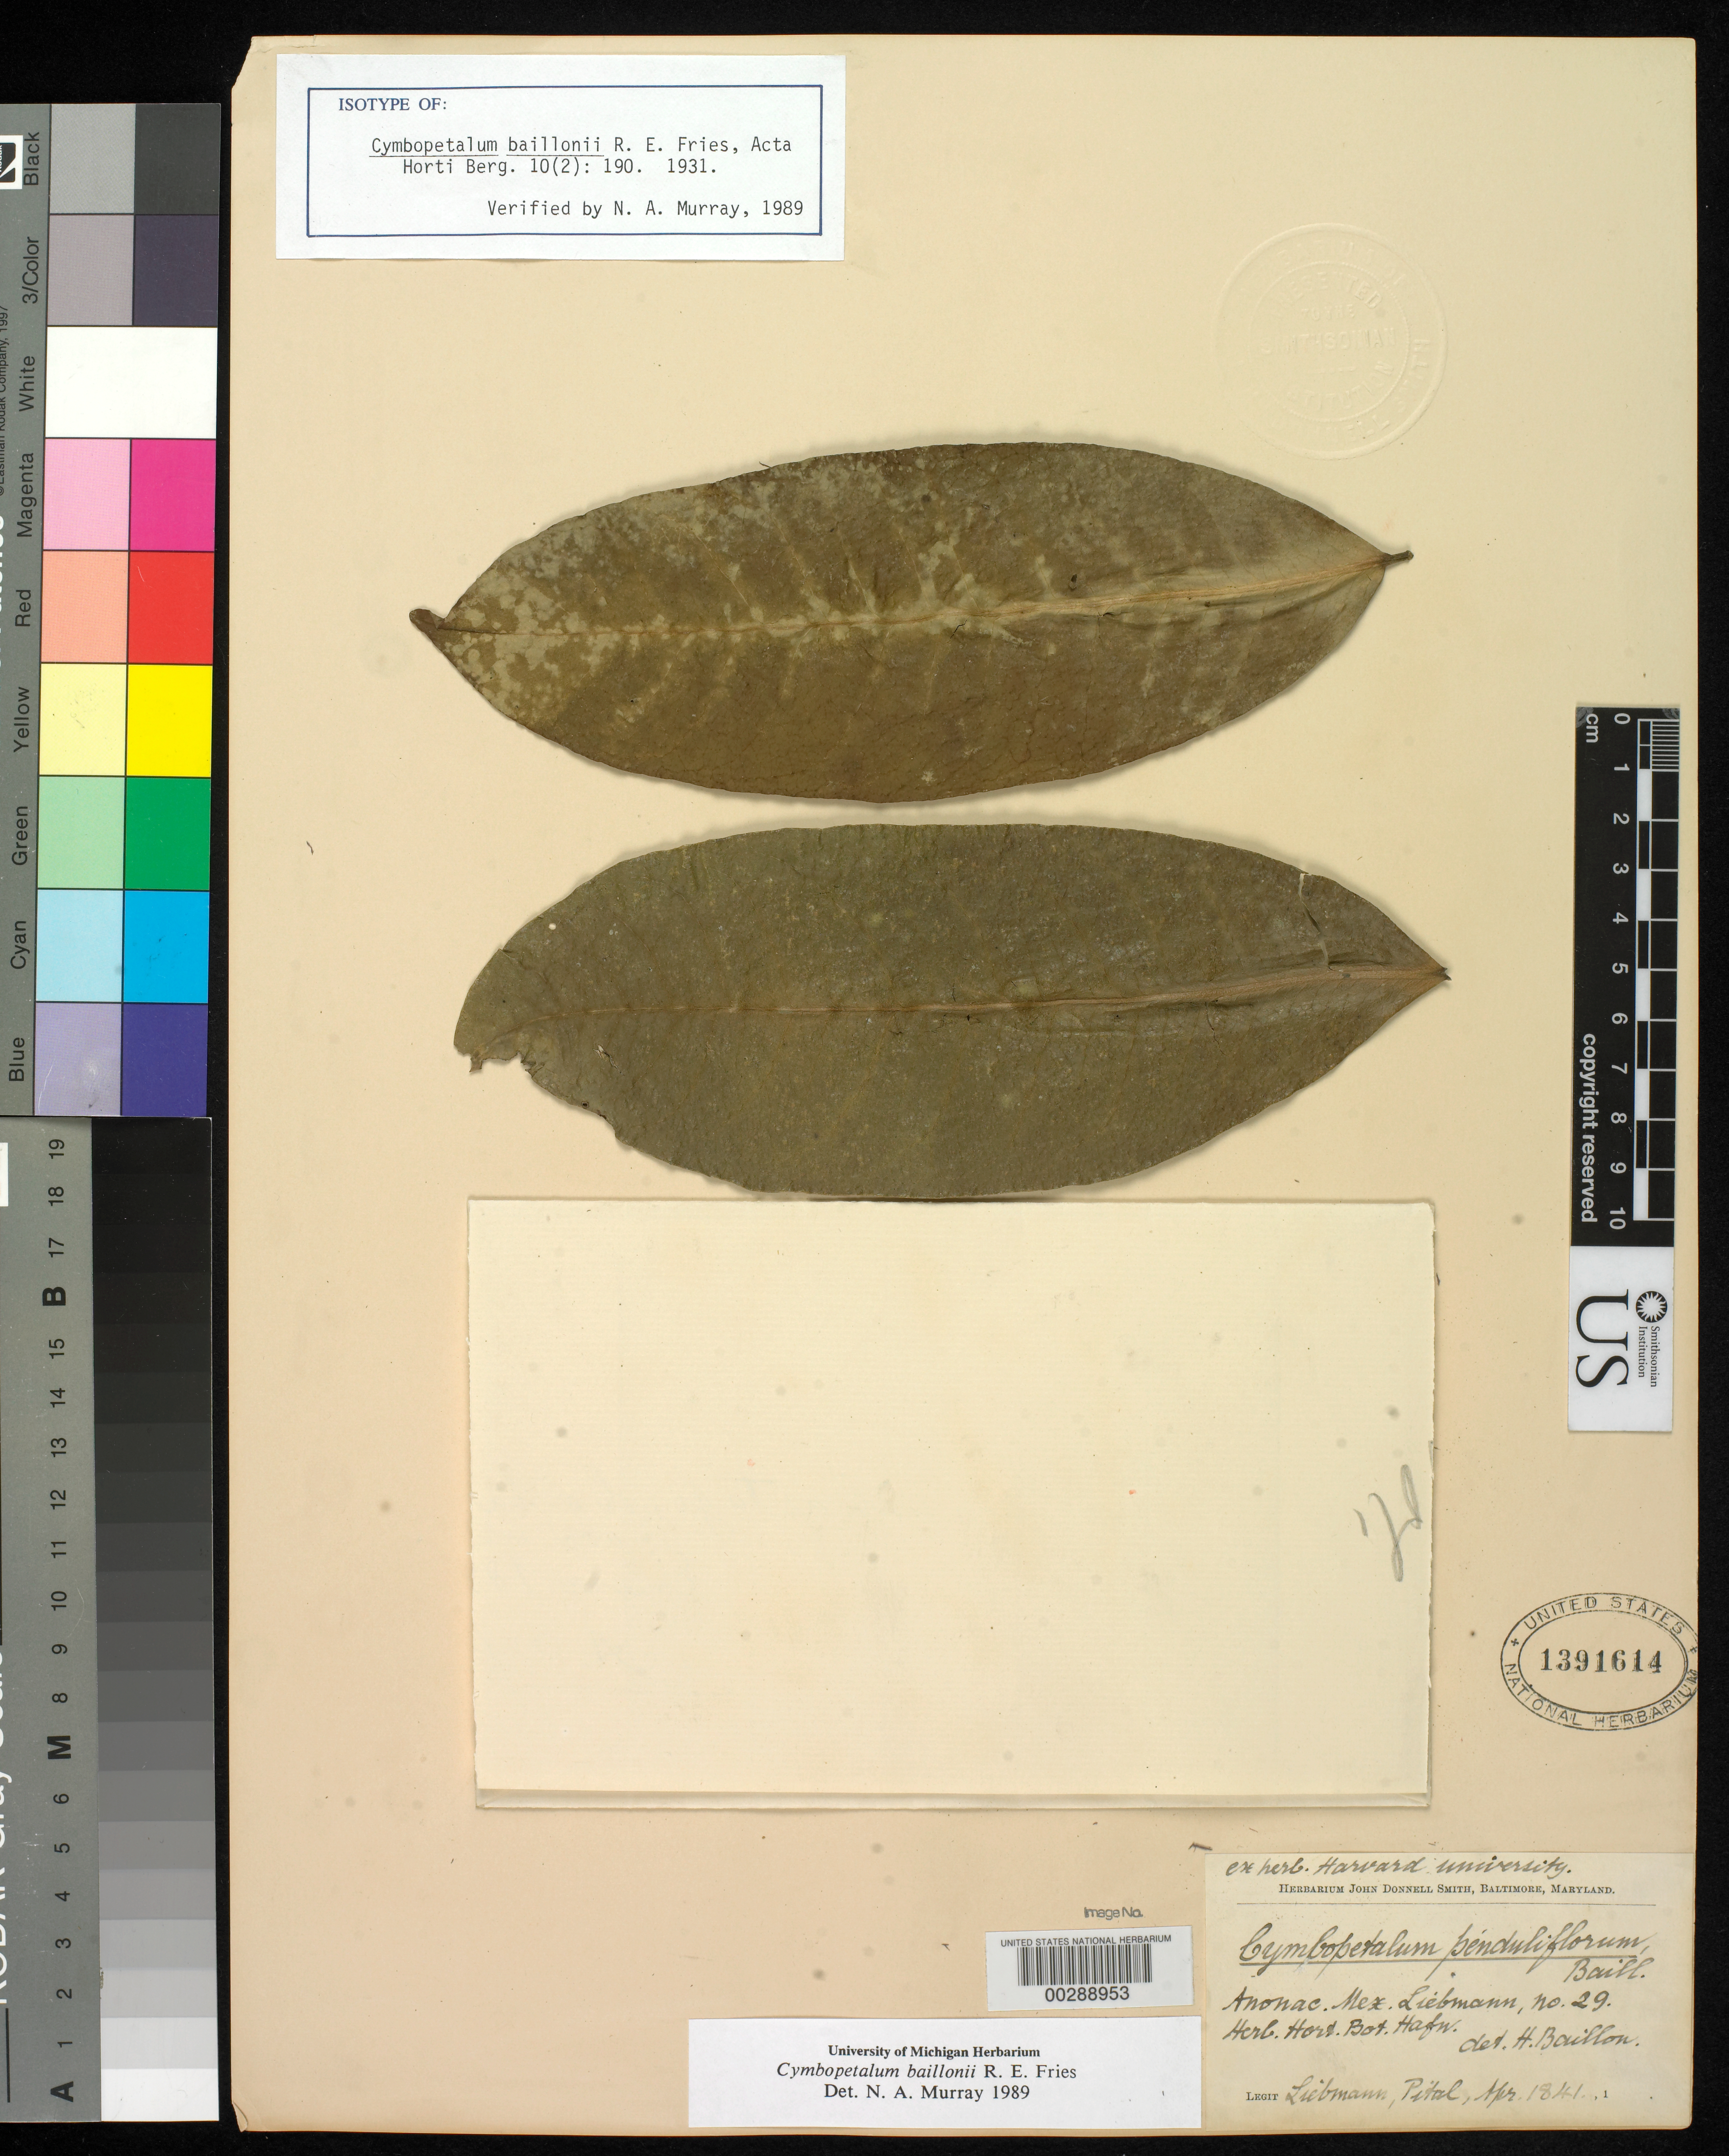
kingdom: Plantae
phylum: Tracheophyta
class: Magnoliopsida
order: Magnoliales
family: Annonaceae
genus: Cymbopetalum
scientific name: Cymbopetalum baillonii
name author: R.E. Fr.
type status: Isotype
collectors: F. M. Liebmann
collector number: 29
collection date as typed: Apr 1841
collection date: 1841-04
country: Mexico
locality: Pital.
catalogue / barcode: US 1391614